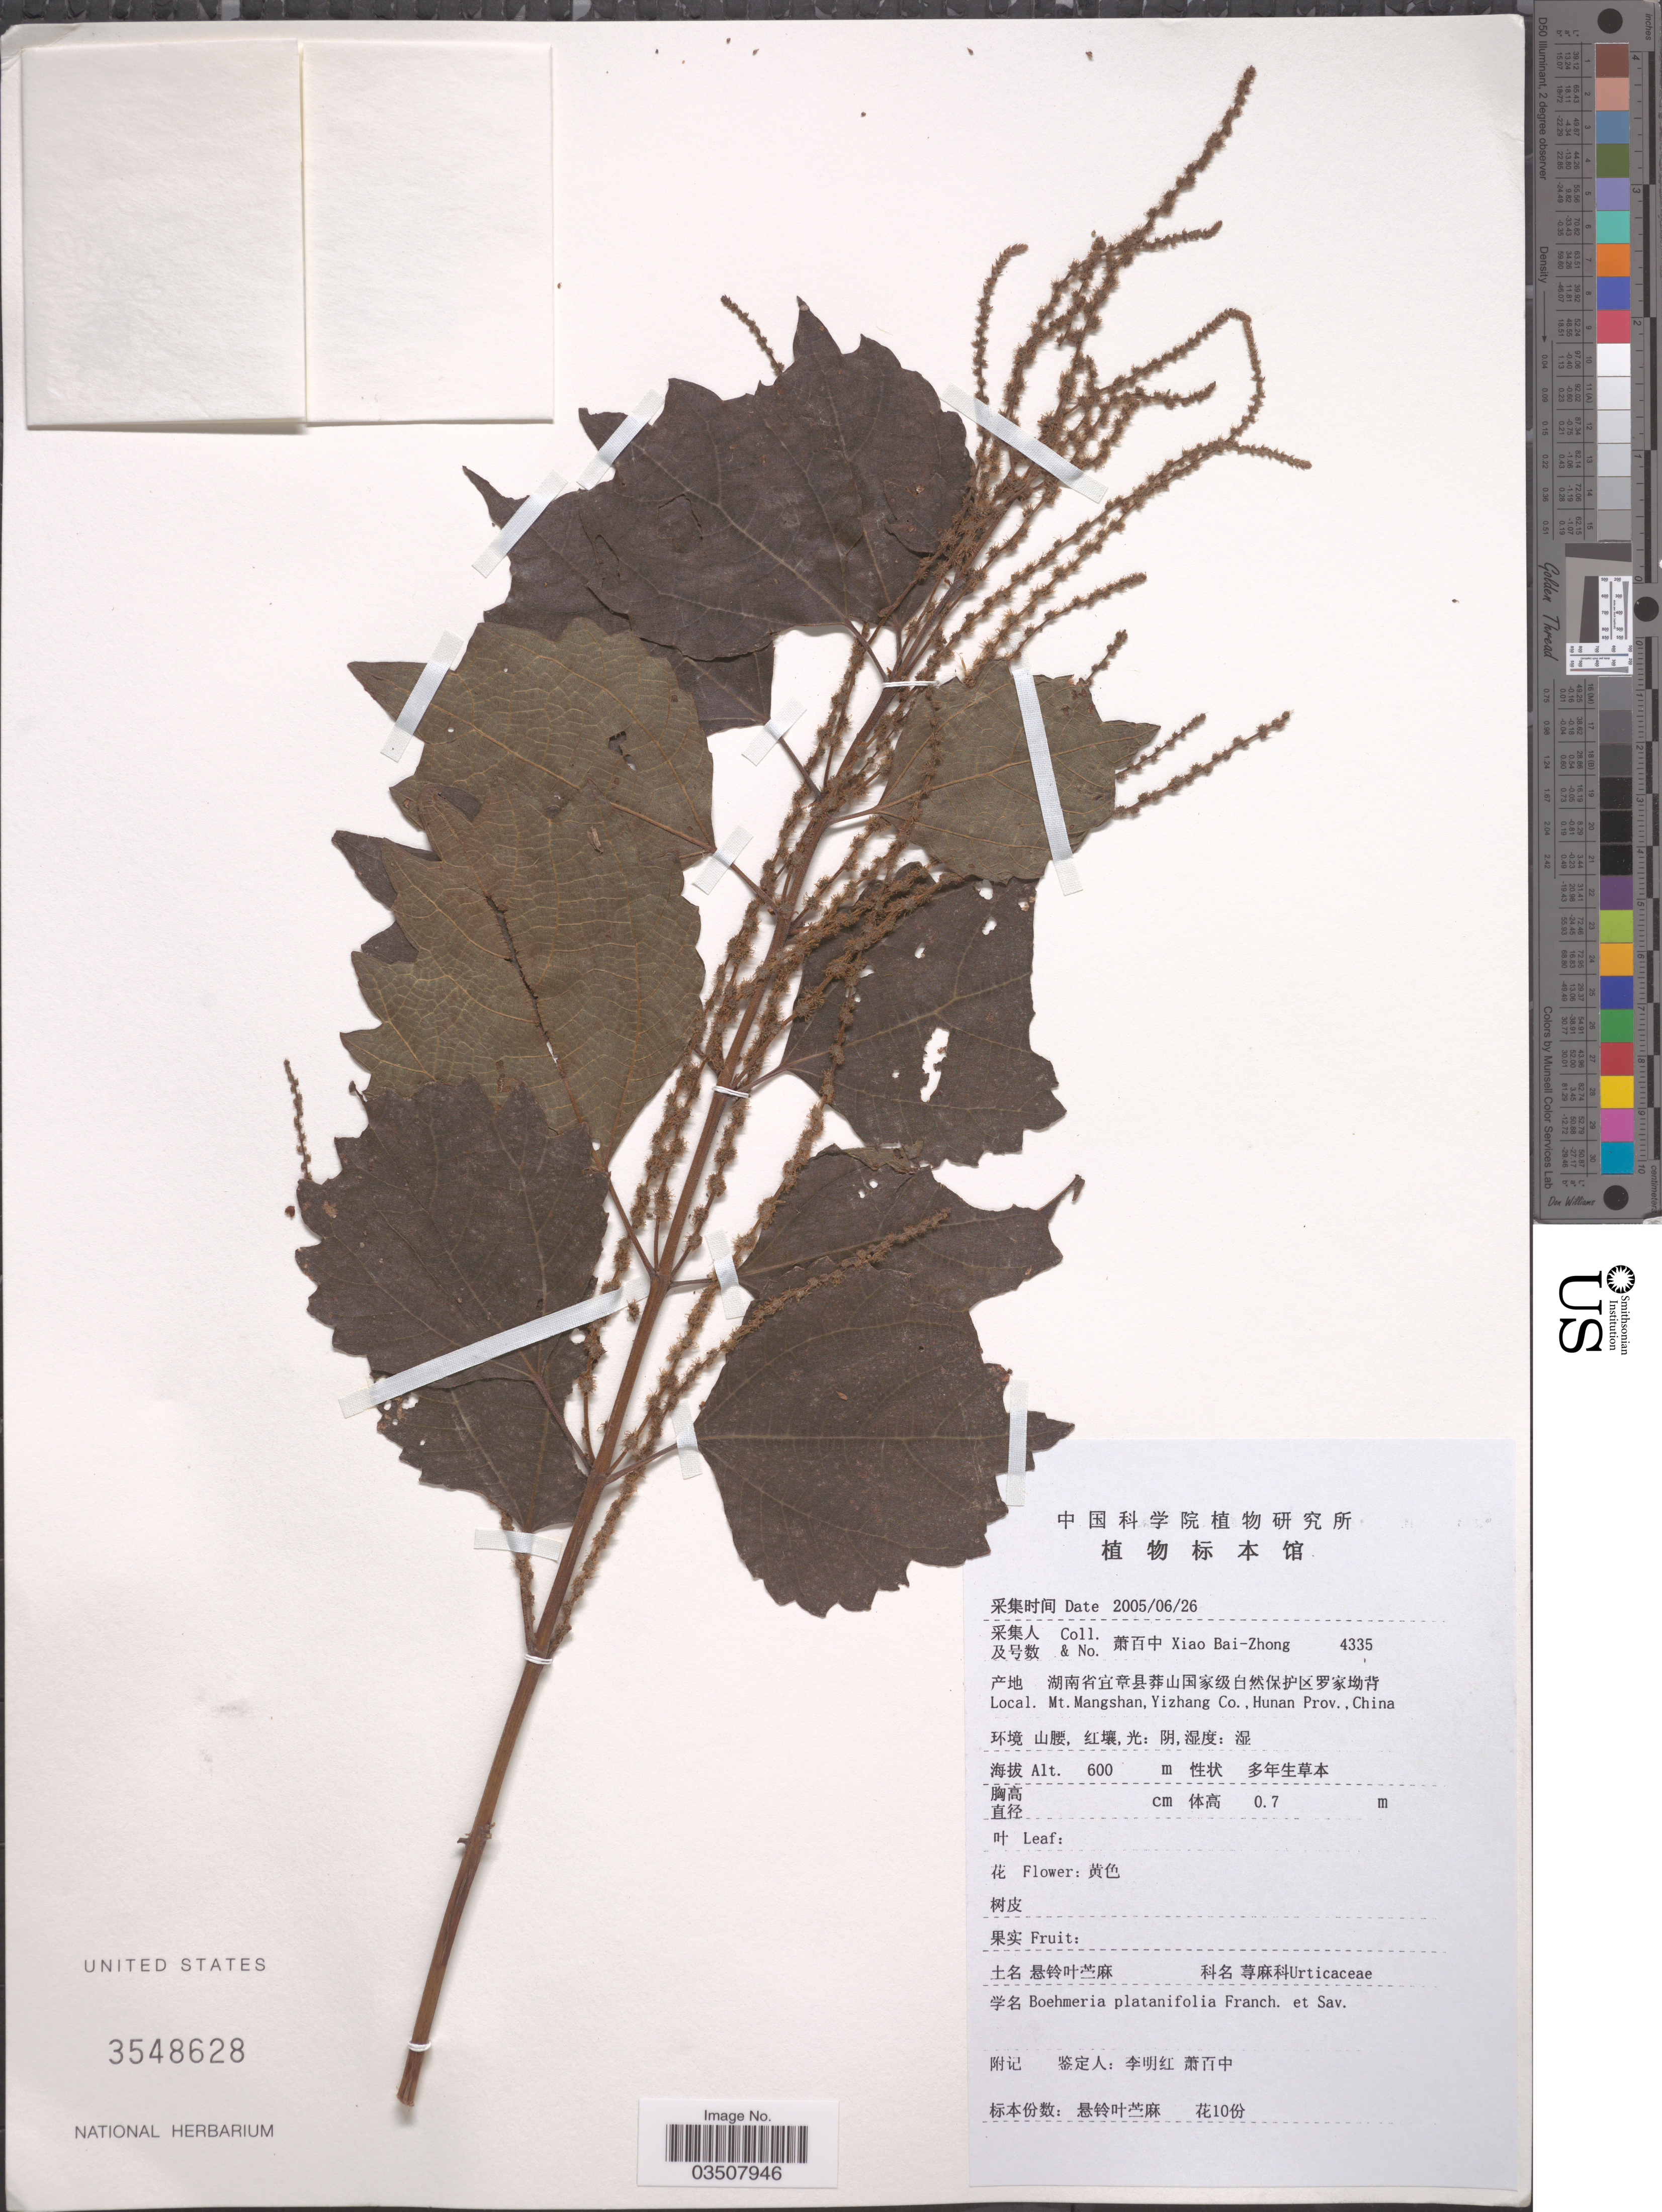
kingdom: Plantae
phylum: Tracheophyta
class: Magnoliopsida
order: Rosales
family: Urticaceae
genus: Boehmeria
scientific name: Boehmeria platanifolia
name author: (Franch. & Sav.) C.H. Wright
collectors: B. Z. Xiao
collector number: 4335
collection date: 2005-06-26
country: China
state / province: Hunan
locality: Mt. Mangshan, Yizhang Co.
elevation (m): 600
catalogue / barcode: US 3548628